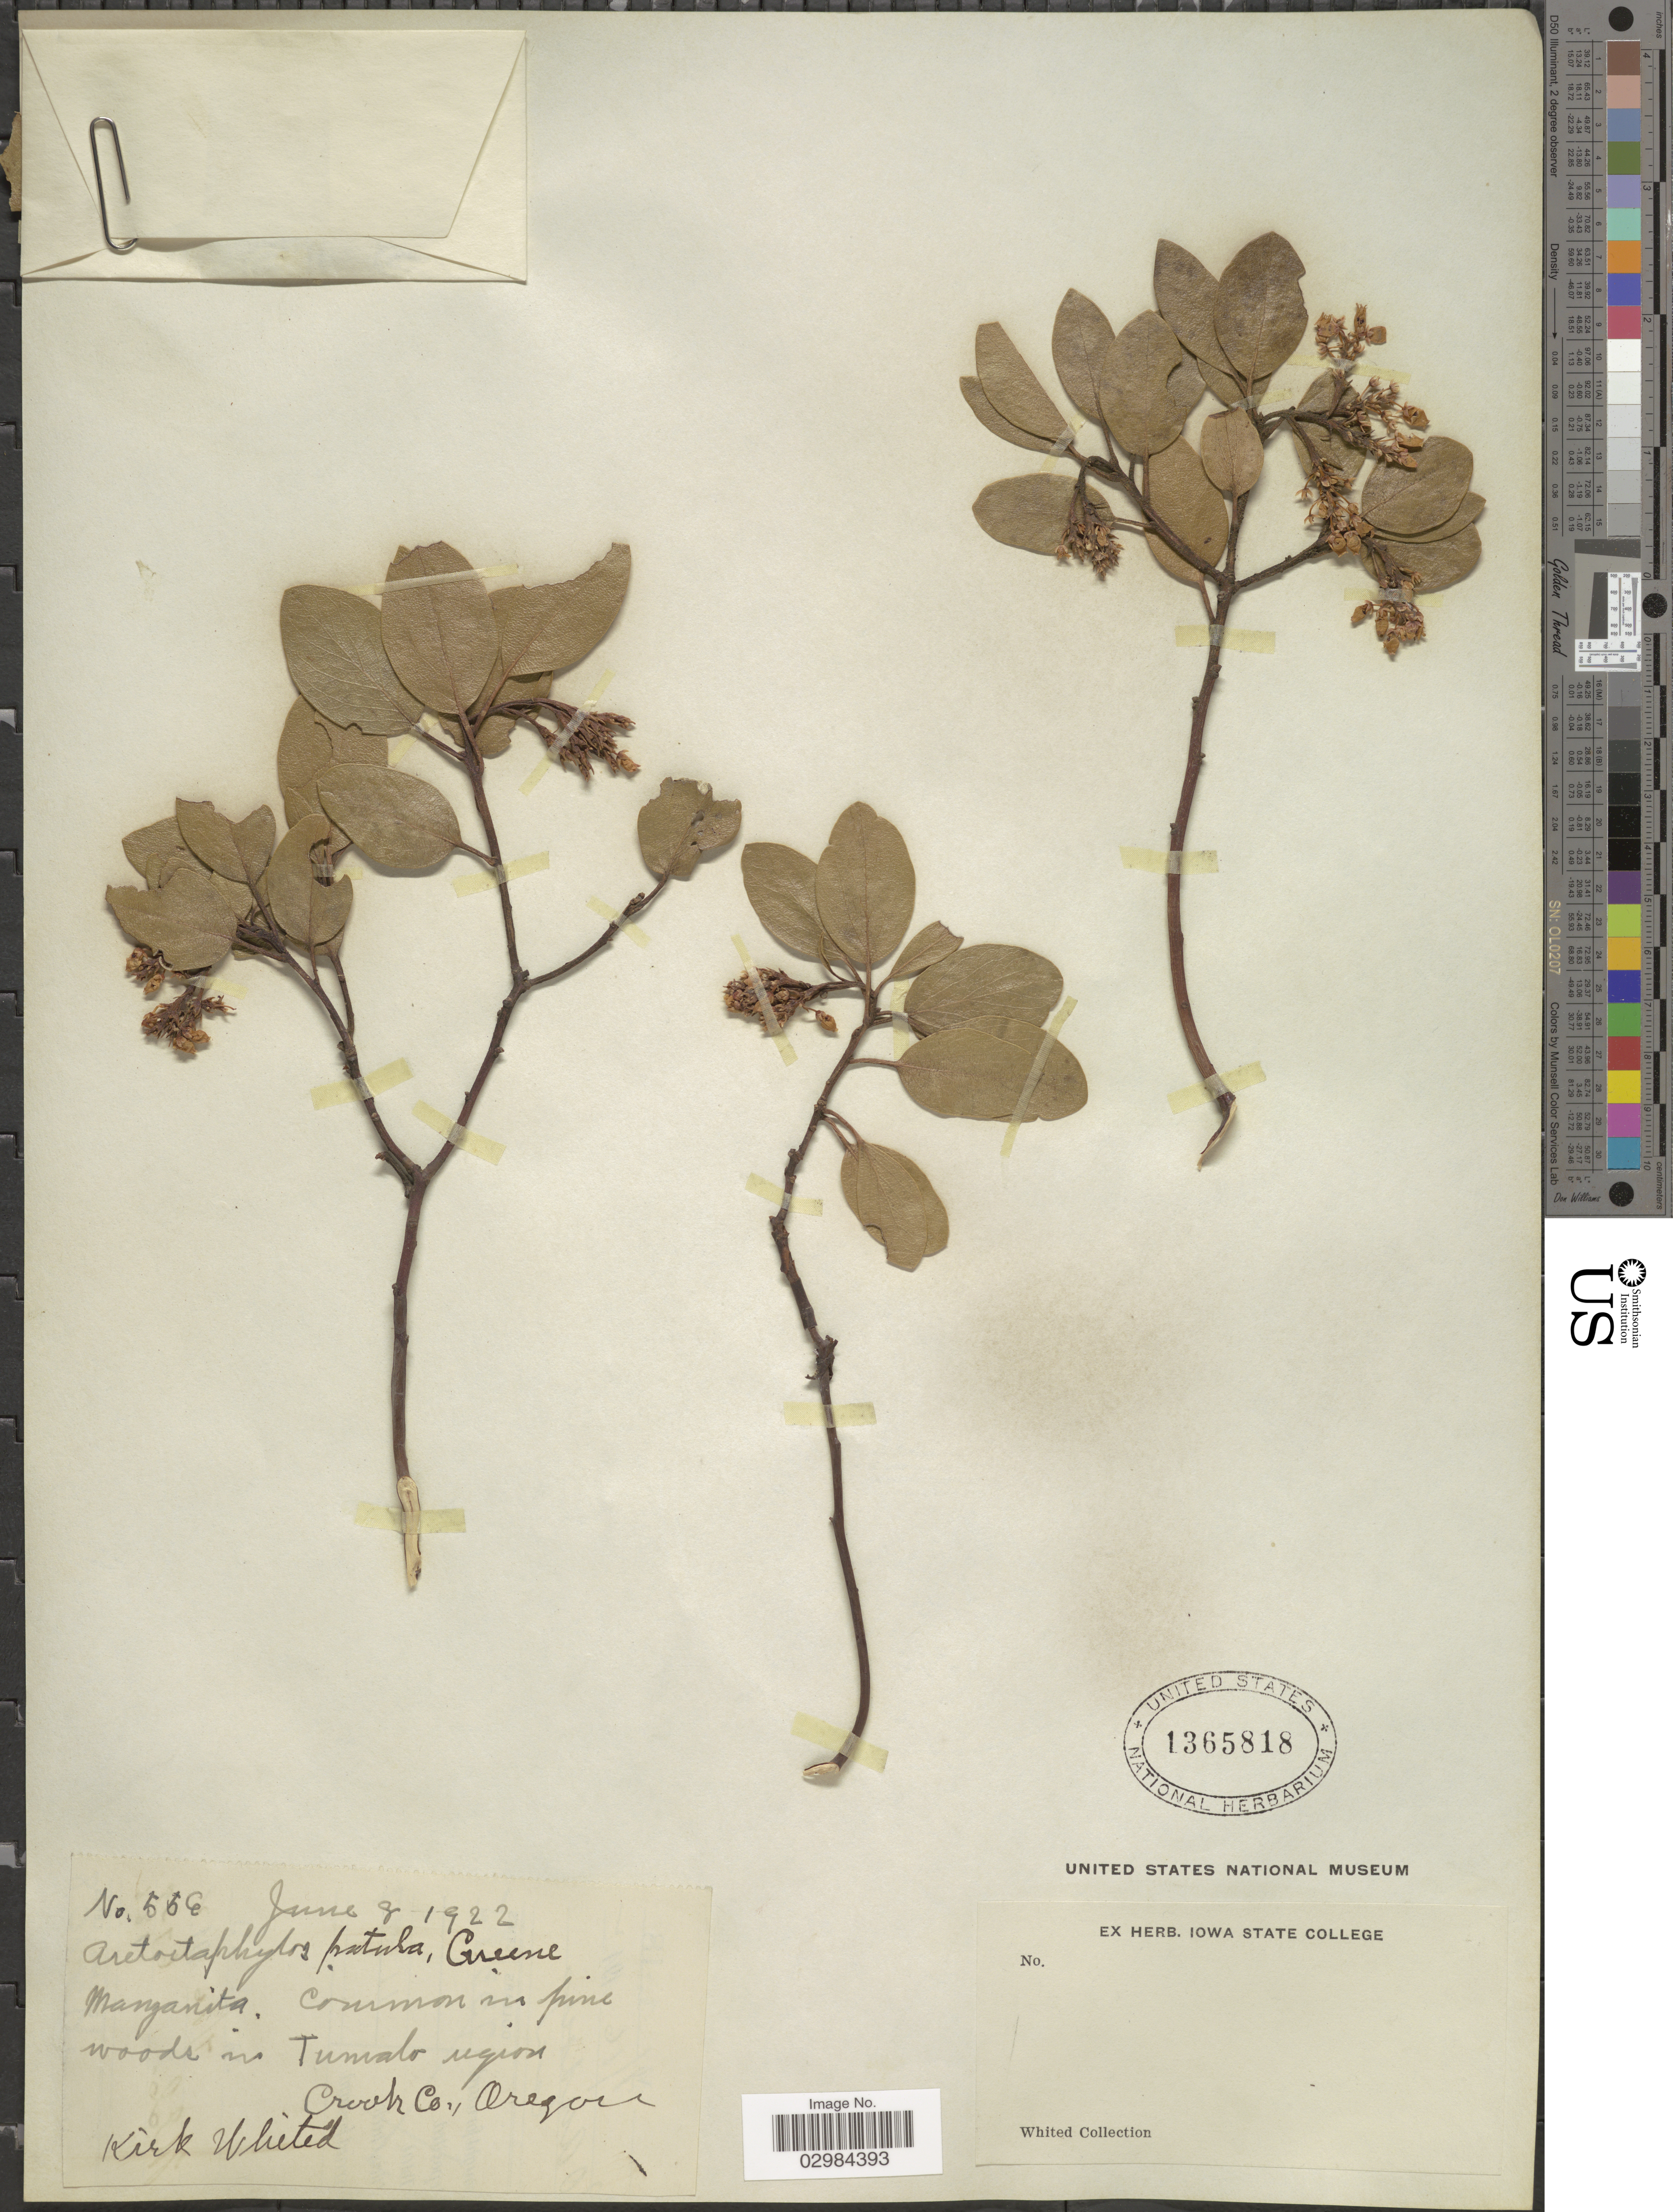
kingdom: Plantae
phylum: Tracheophyta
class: Magnoliopsida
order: Ericales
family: Ericaceae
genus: Arctostaphylos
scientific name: Arctostaphylos patula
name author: Greene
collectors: K. Whited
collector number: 55a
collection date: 1922-06-08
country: United States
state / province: Oregon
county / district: Crook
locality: Manzanita, common in pine woods in Tumalo region, Crook Co.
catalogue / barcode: US 1365818